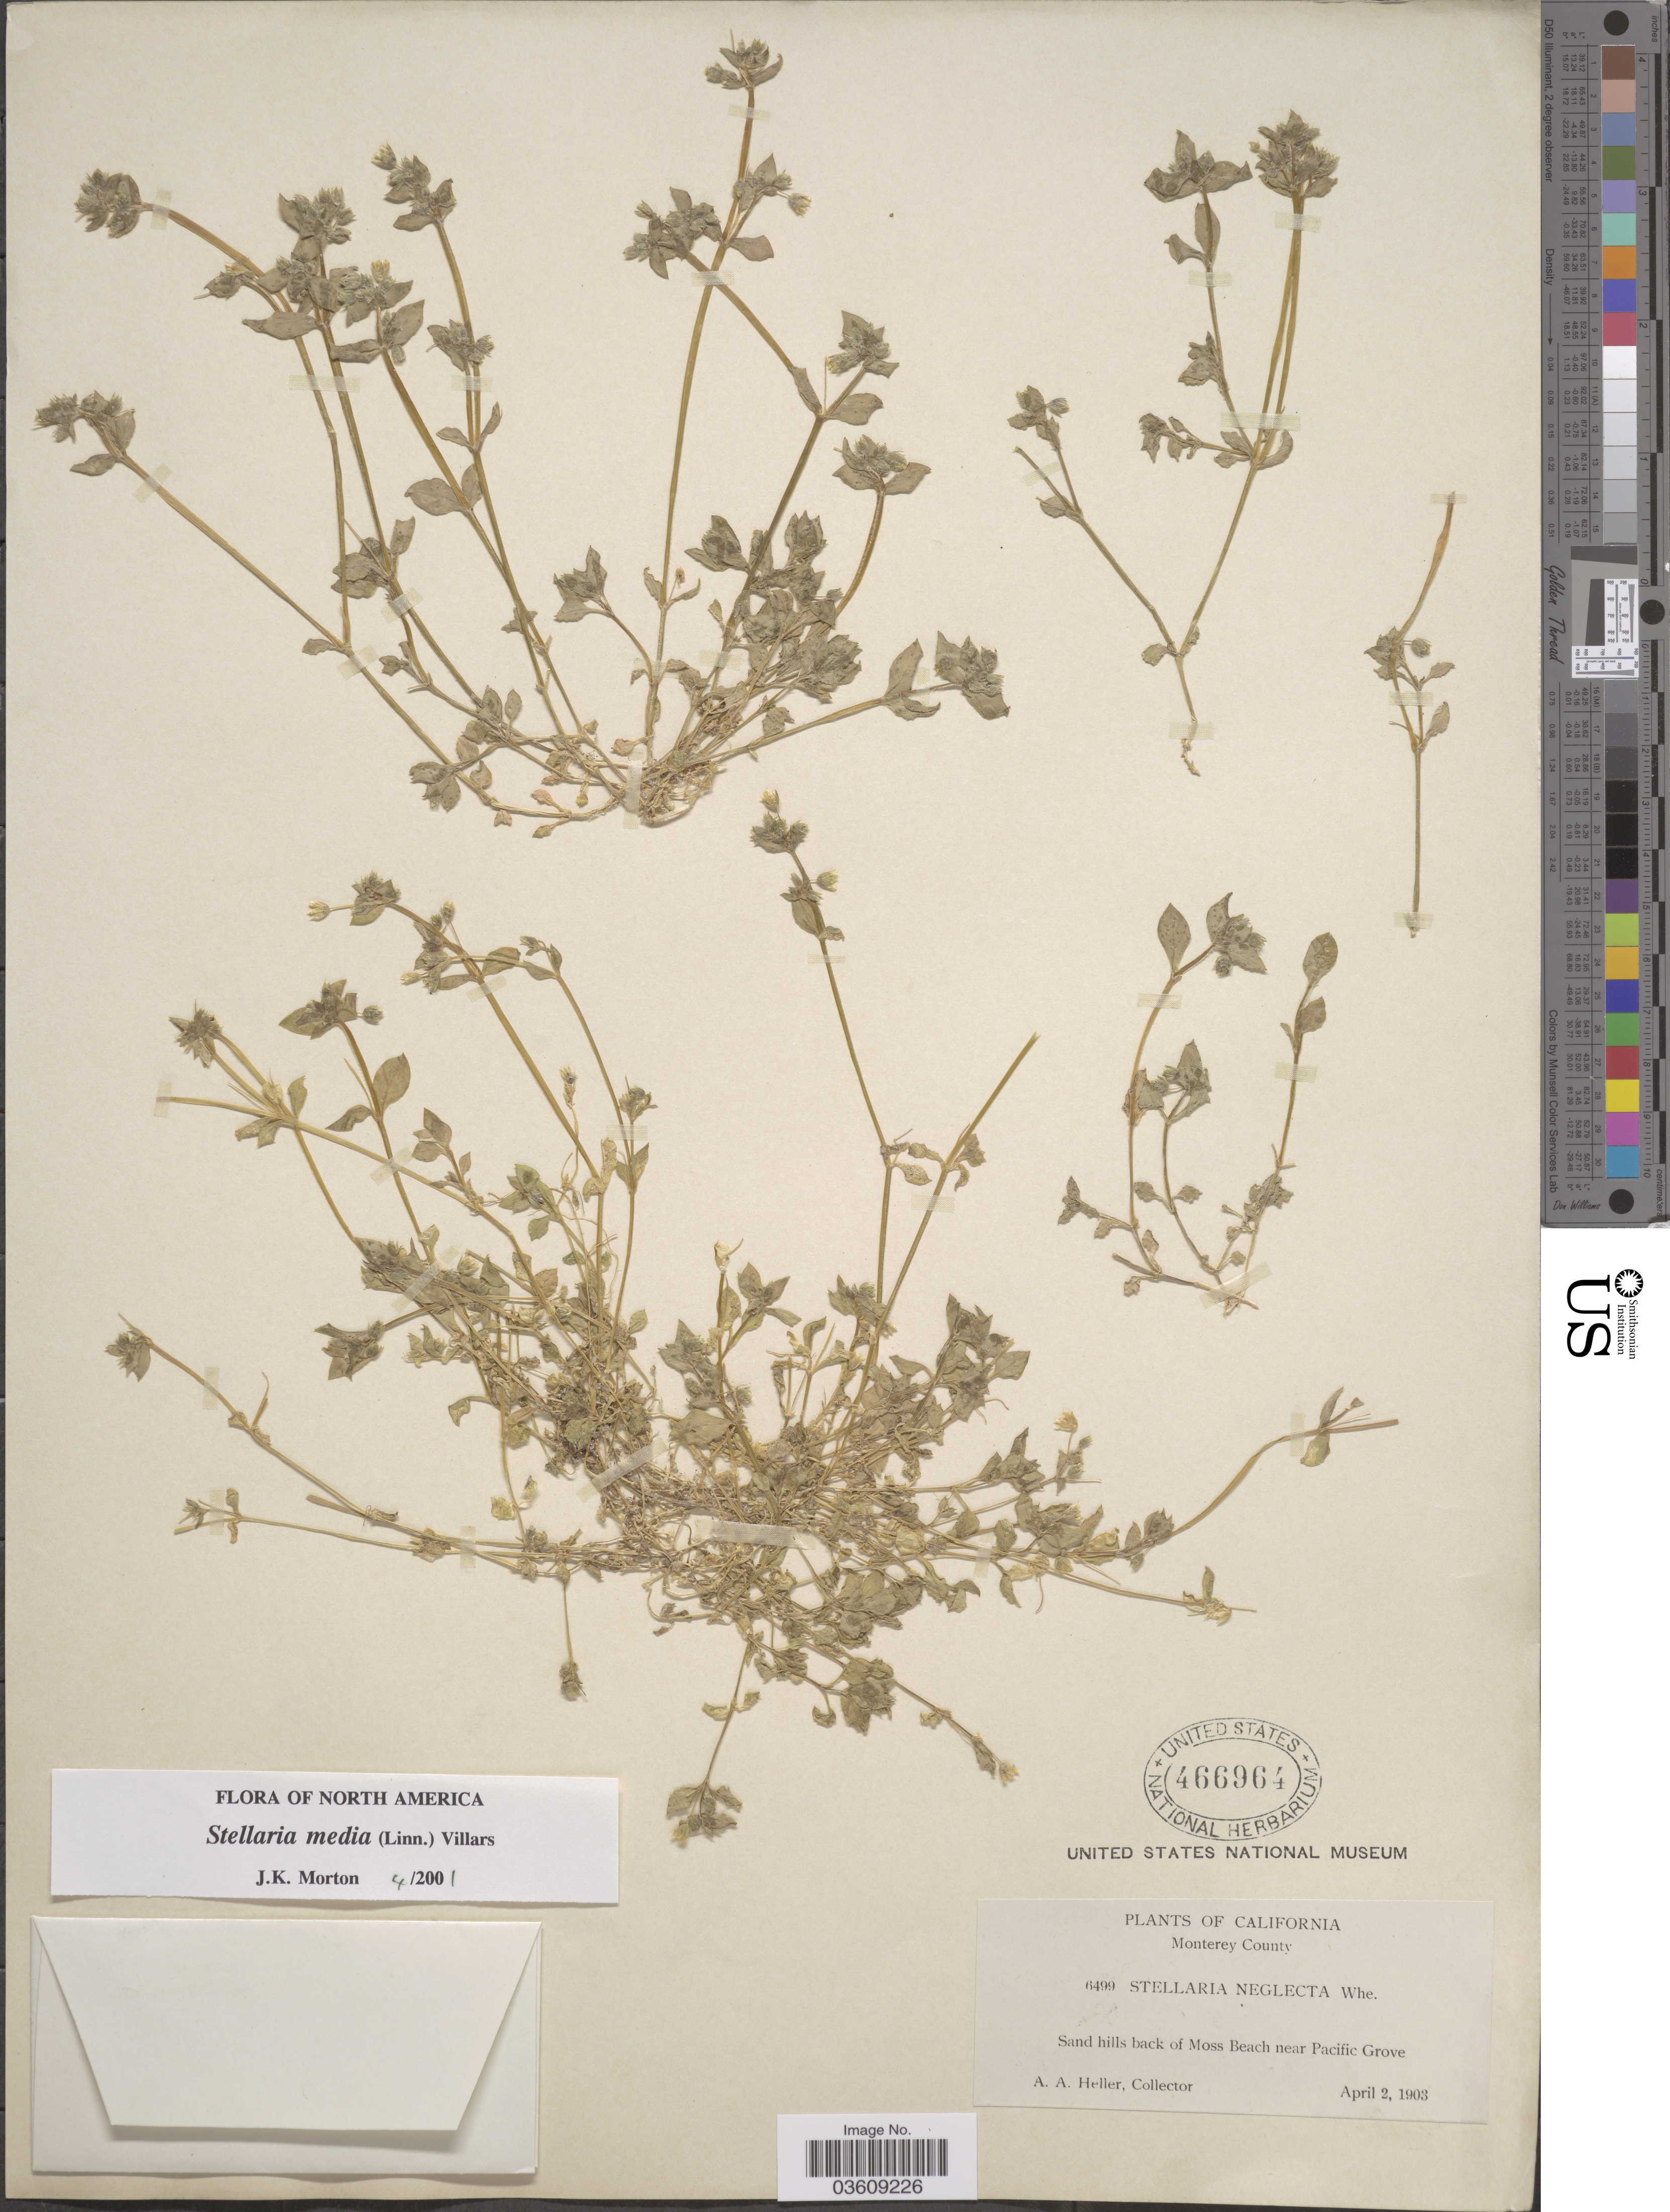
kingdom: Plantae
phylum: Tracheophyta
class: Magnoliopsida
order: Caryophyllales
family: Caryophyllaceae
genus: Stellaria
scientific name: Stellaria media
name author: (L.) Vill.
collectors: A. A. Heller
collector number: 6499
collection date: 1903-04-02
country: United States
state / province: California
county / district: Monterey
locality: Monterey County. Sand hills back of Moss Beach near Pacific Grove.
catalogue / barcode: US 466964